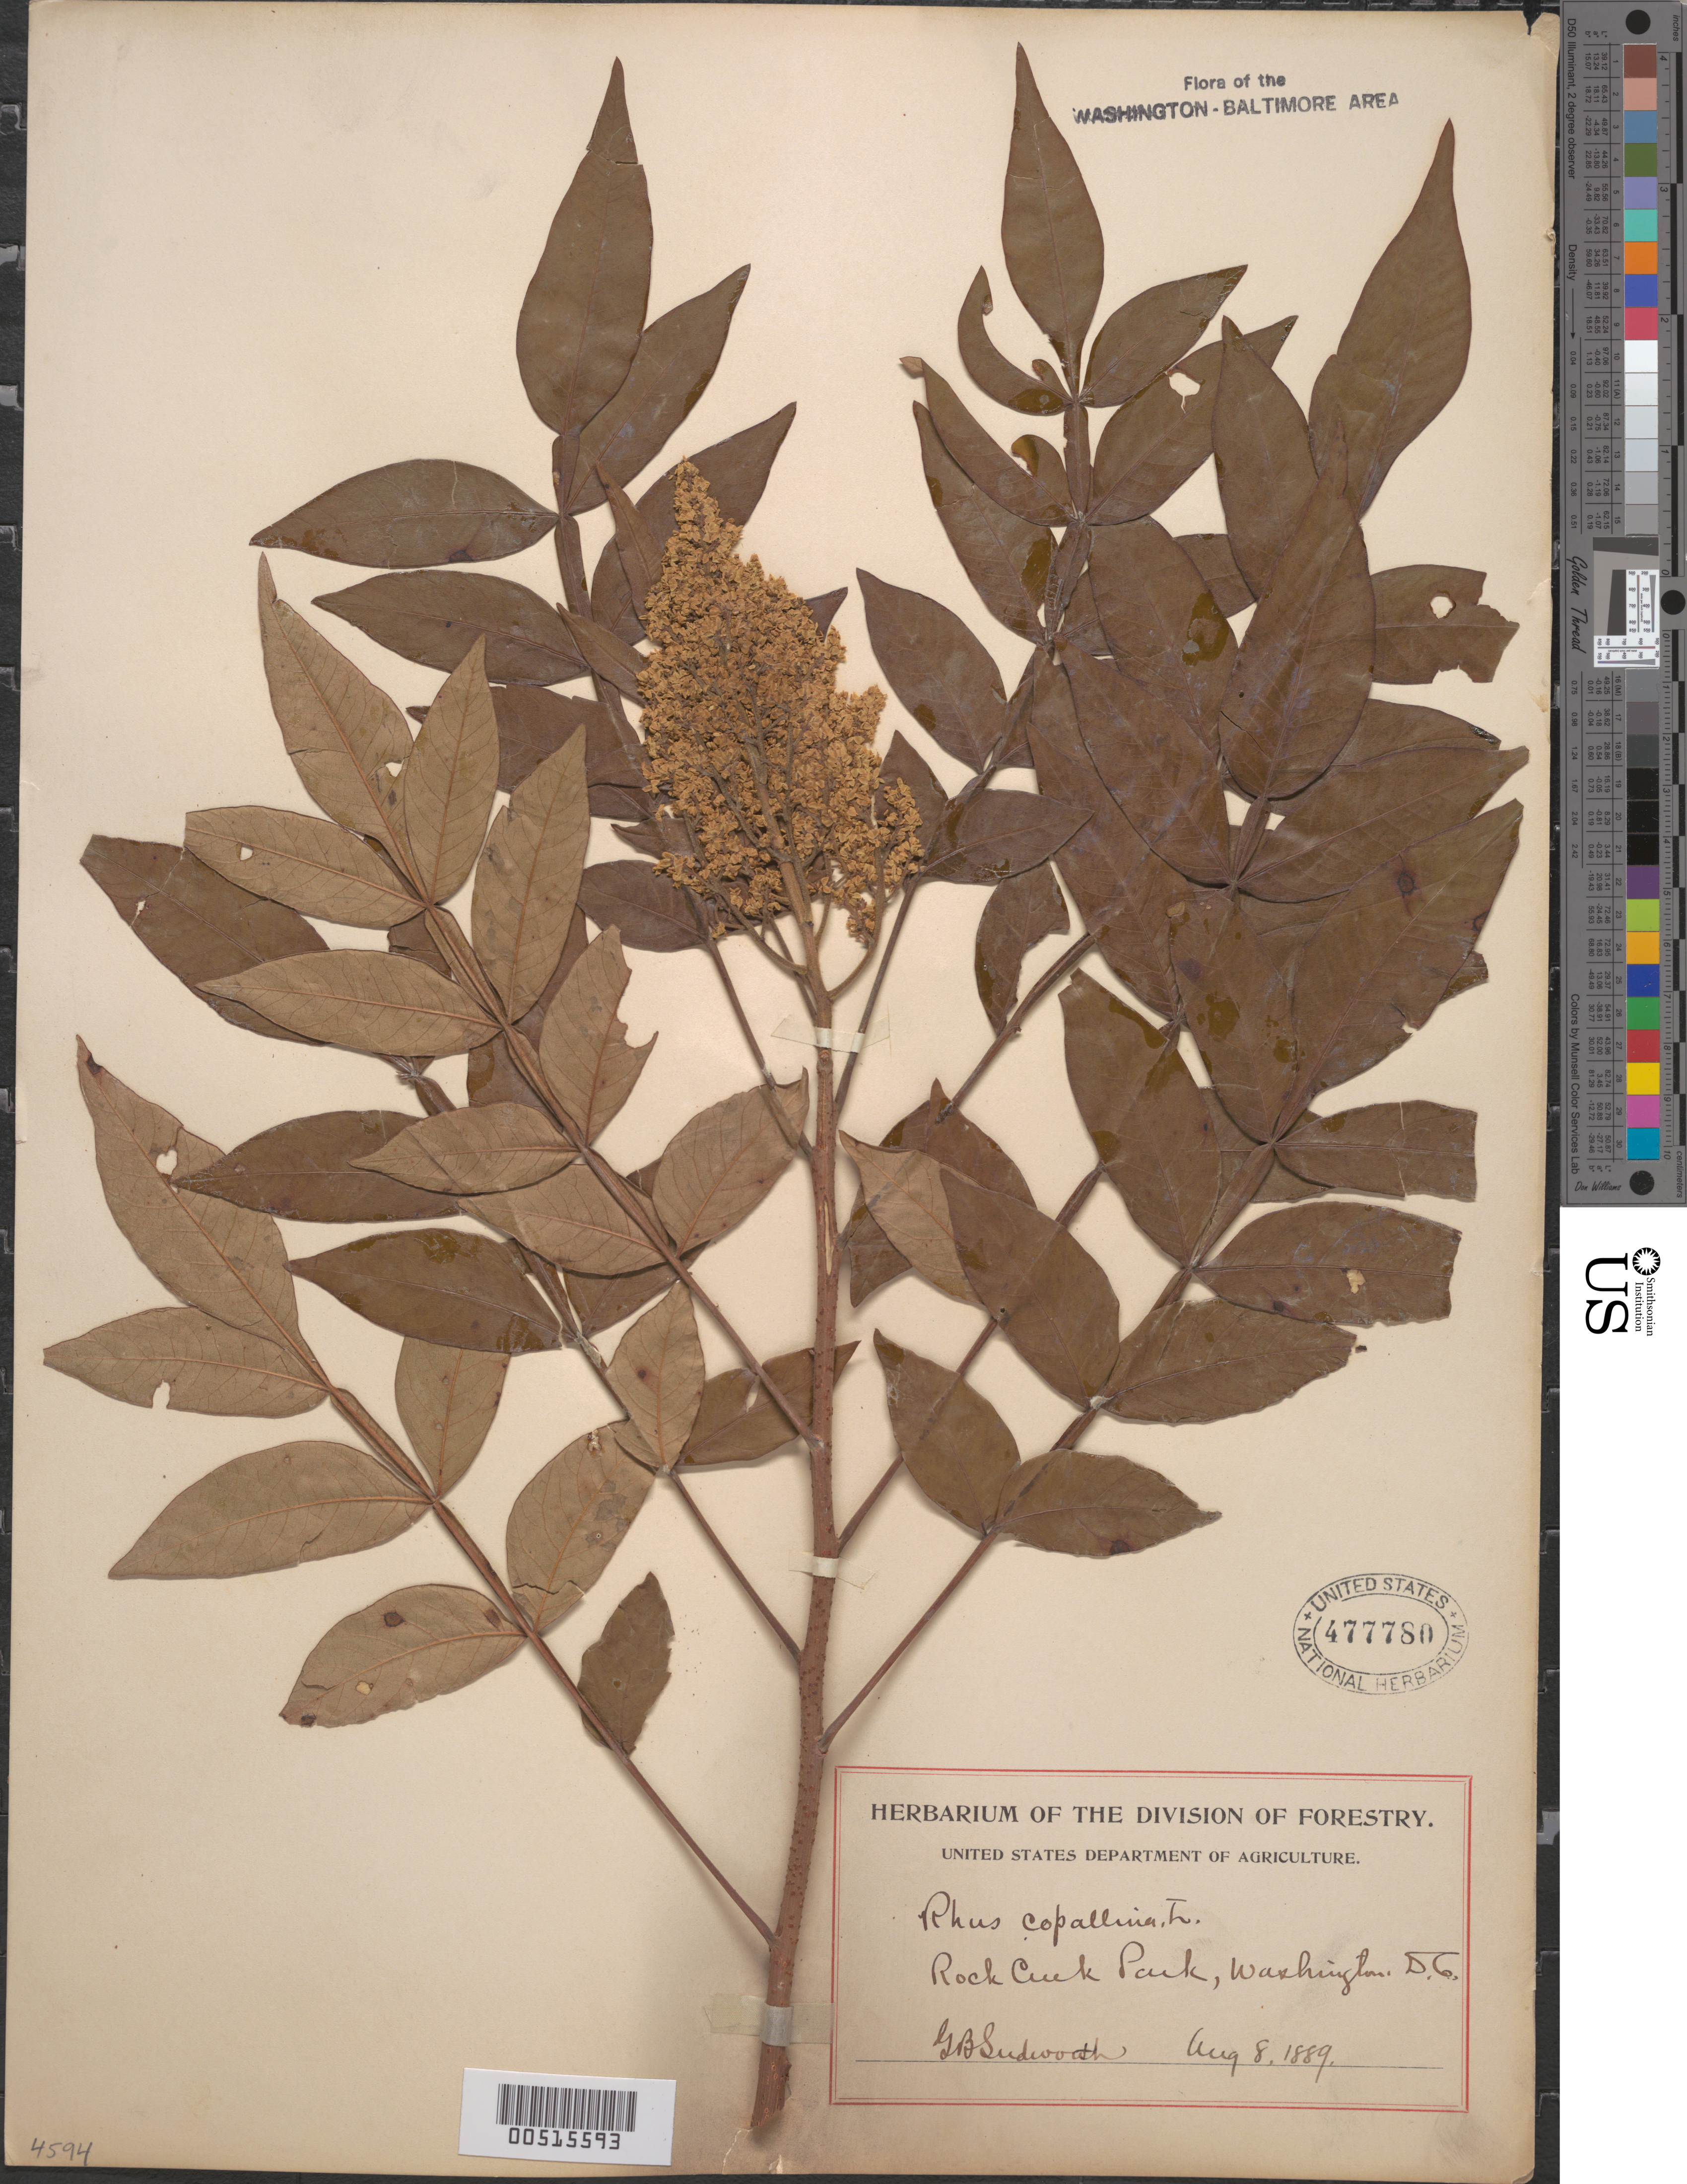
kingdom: Plantae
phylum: Tracheophyta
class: Magnoliopsida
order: Sapindales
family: Anacardiaceae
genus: Rhus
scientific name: Rhus copallinum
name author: L.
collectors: G. B. Sudworth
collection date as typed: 08 Aug 1889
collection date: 1889-08-08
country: United States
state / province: District of Columbia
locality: Rock Creek Park Rock Creek Park & vicinity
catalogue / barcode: US 477780